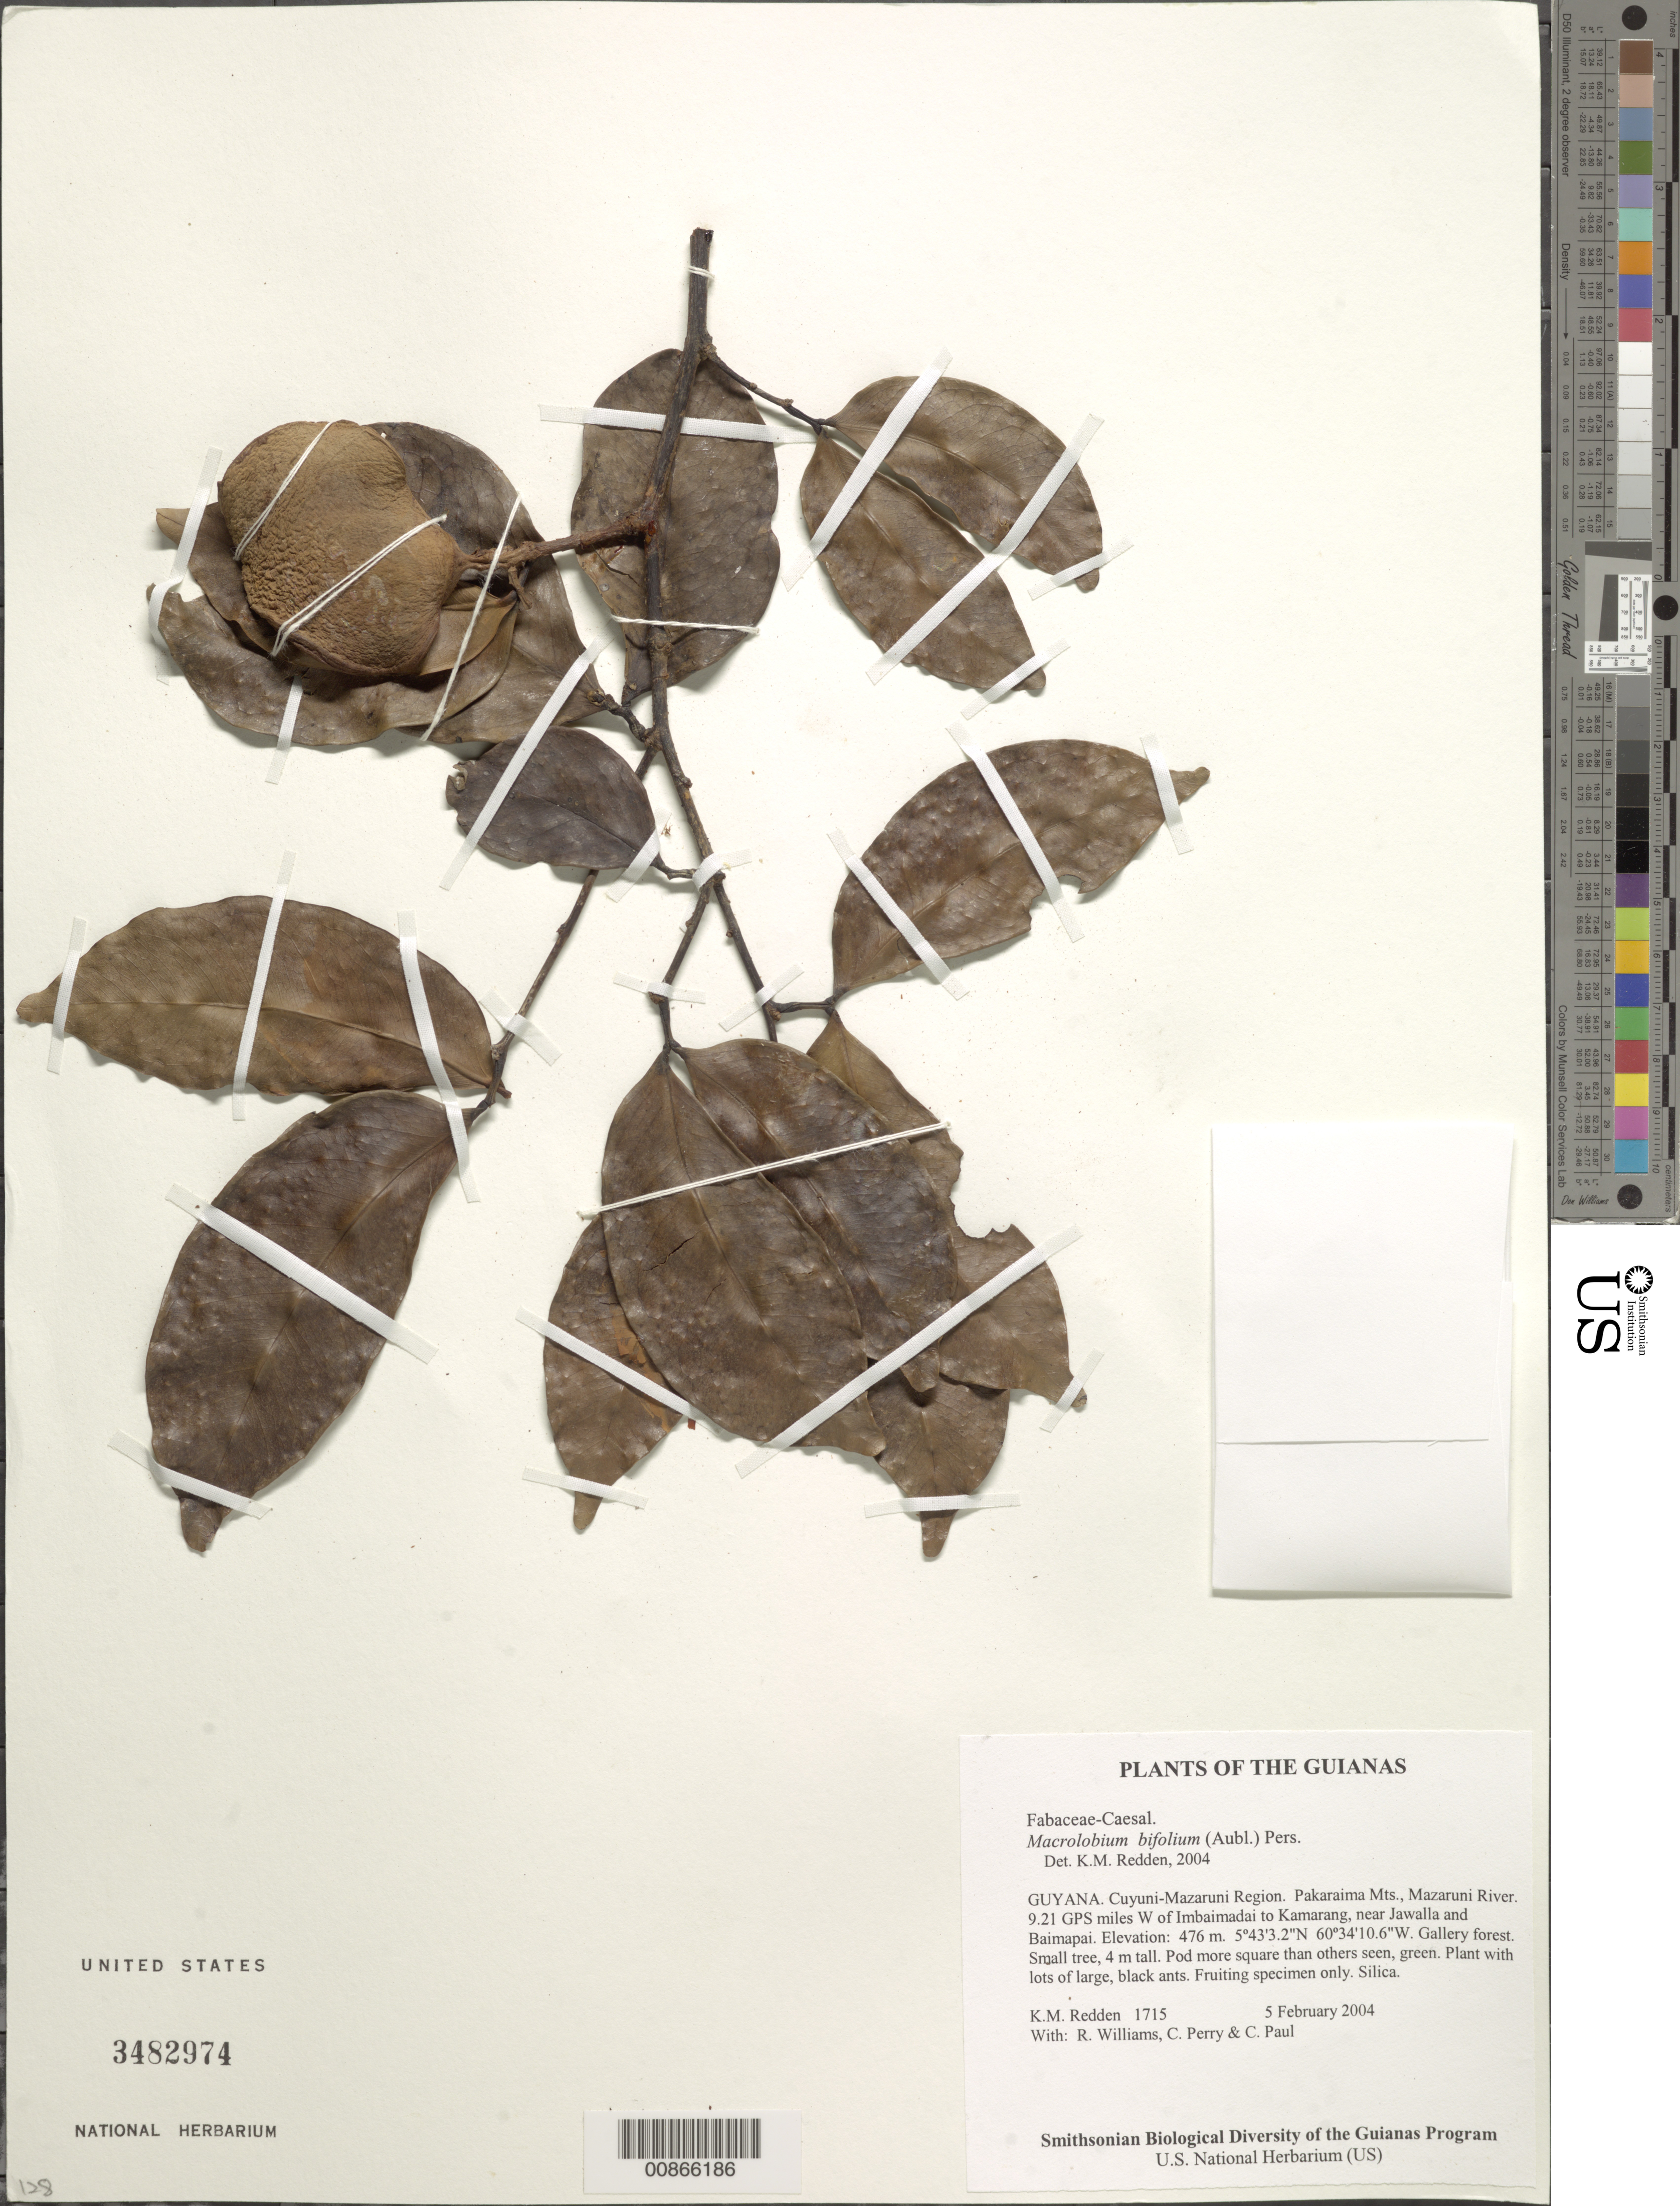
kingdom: Plantae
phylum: Tracheophyta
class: Magnoliopsida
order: Fabales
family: Fabaceae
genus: Macrolobium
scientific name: Macrolobium bifolium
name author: (Aubl.) Pers.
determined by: Redden, K. M.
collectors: K. M. Redden, R. Williams, C. Perry & C. Paul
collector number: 1715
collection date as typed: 5 February 2004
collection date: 2004-02-05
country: Guyana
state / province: Cuyuni-Mazaruni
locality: Pakaraima Mts., Mazaruni River. 9.21 GPS miles W of Imbaimadai to Kamarang, near Jawalla and Baimapai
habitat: Gallery forest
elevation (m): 476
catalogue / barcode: US 3482974